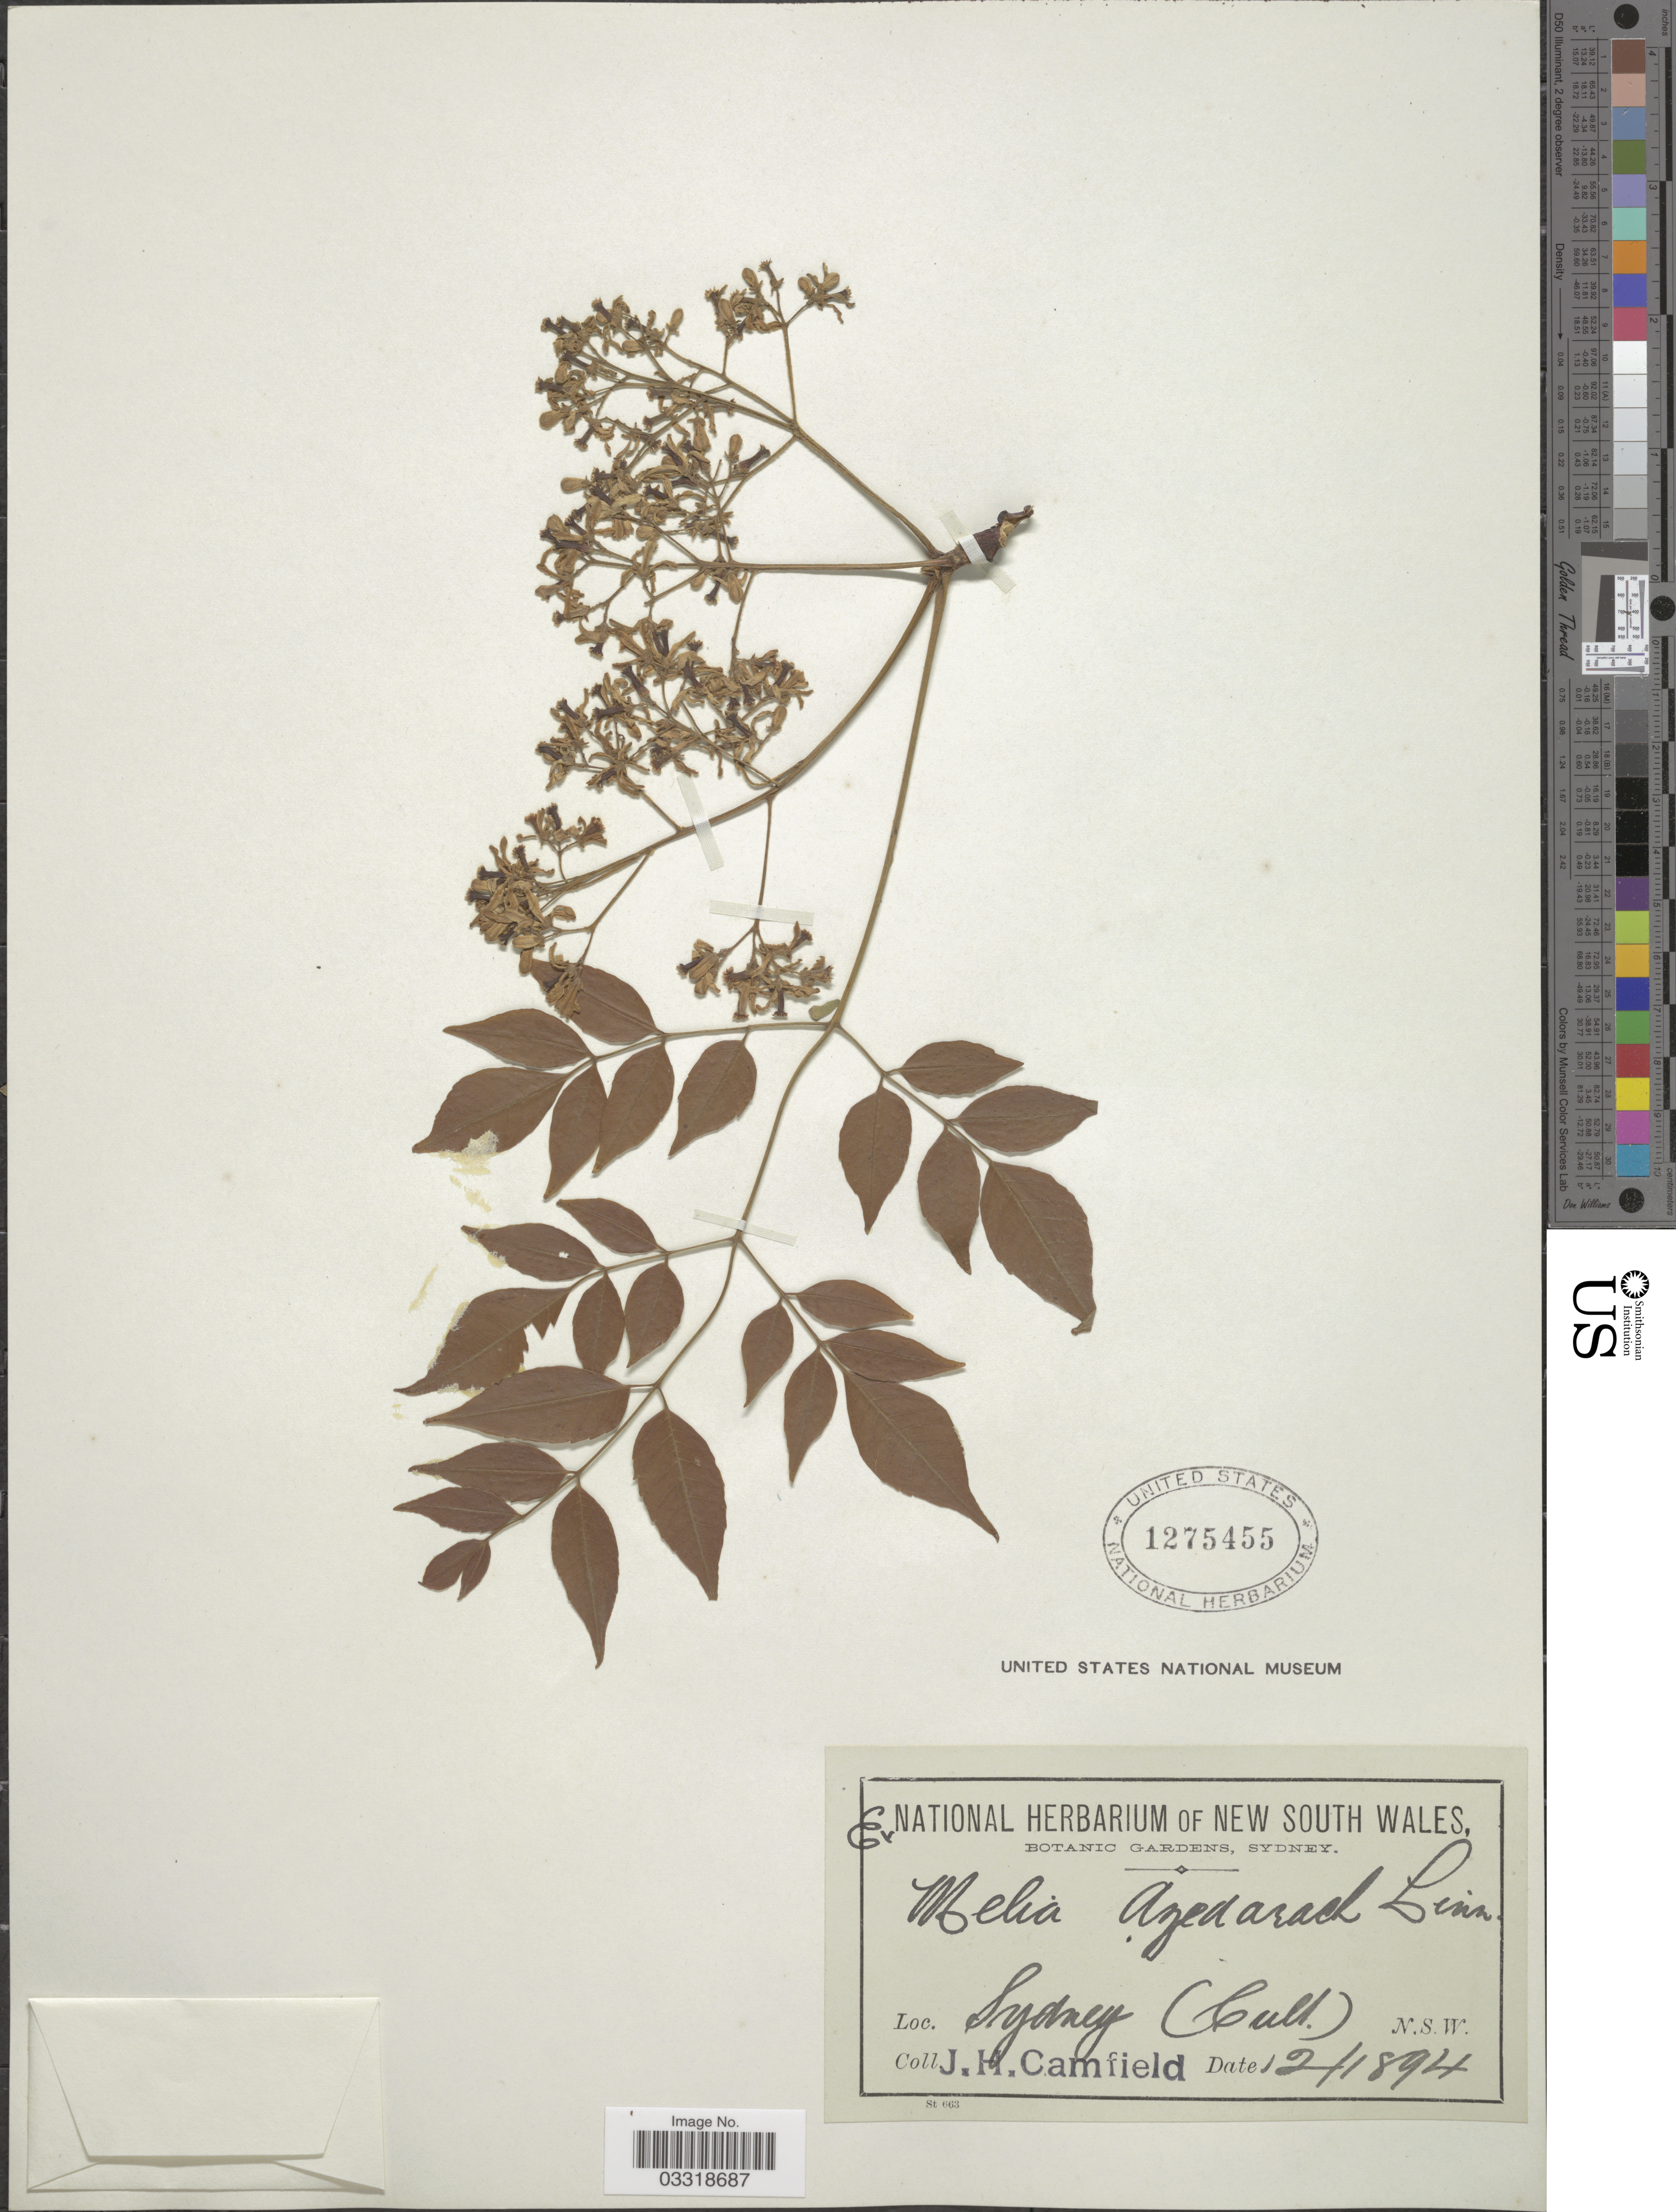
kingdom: Plantae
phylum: Tracheophyta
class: Magnoliopsida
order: Sapindales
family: Meliaceae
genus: Melia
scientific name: Melia azedarach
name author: L.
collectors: J. Camfield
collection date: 1894-12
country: Australia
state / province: New South Wales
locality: Sydney (Cult).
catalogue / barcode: US 1275455